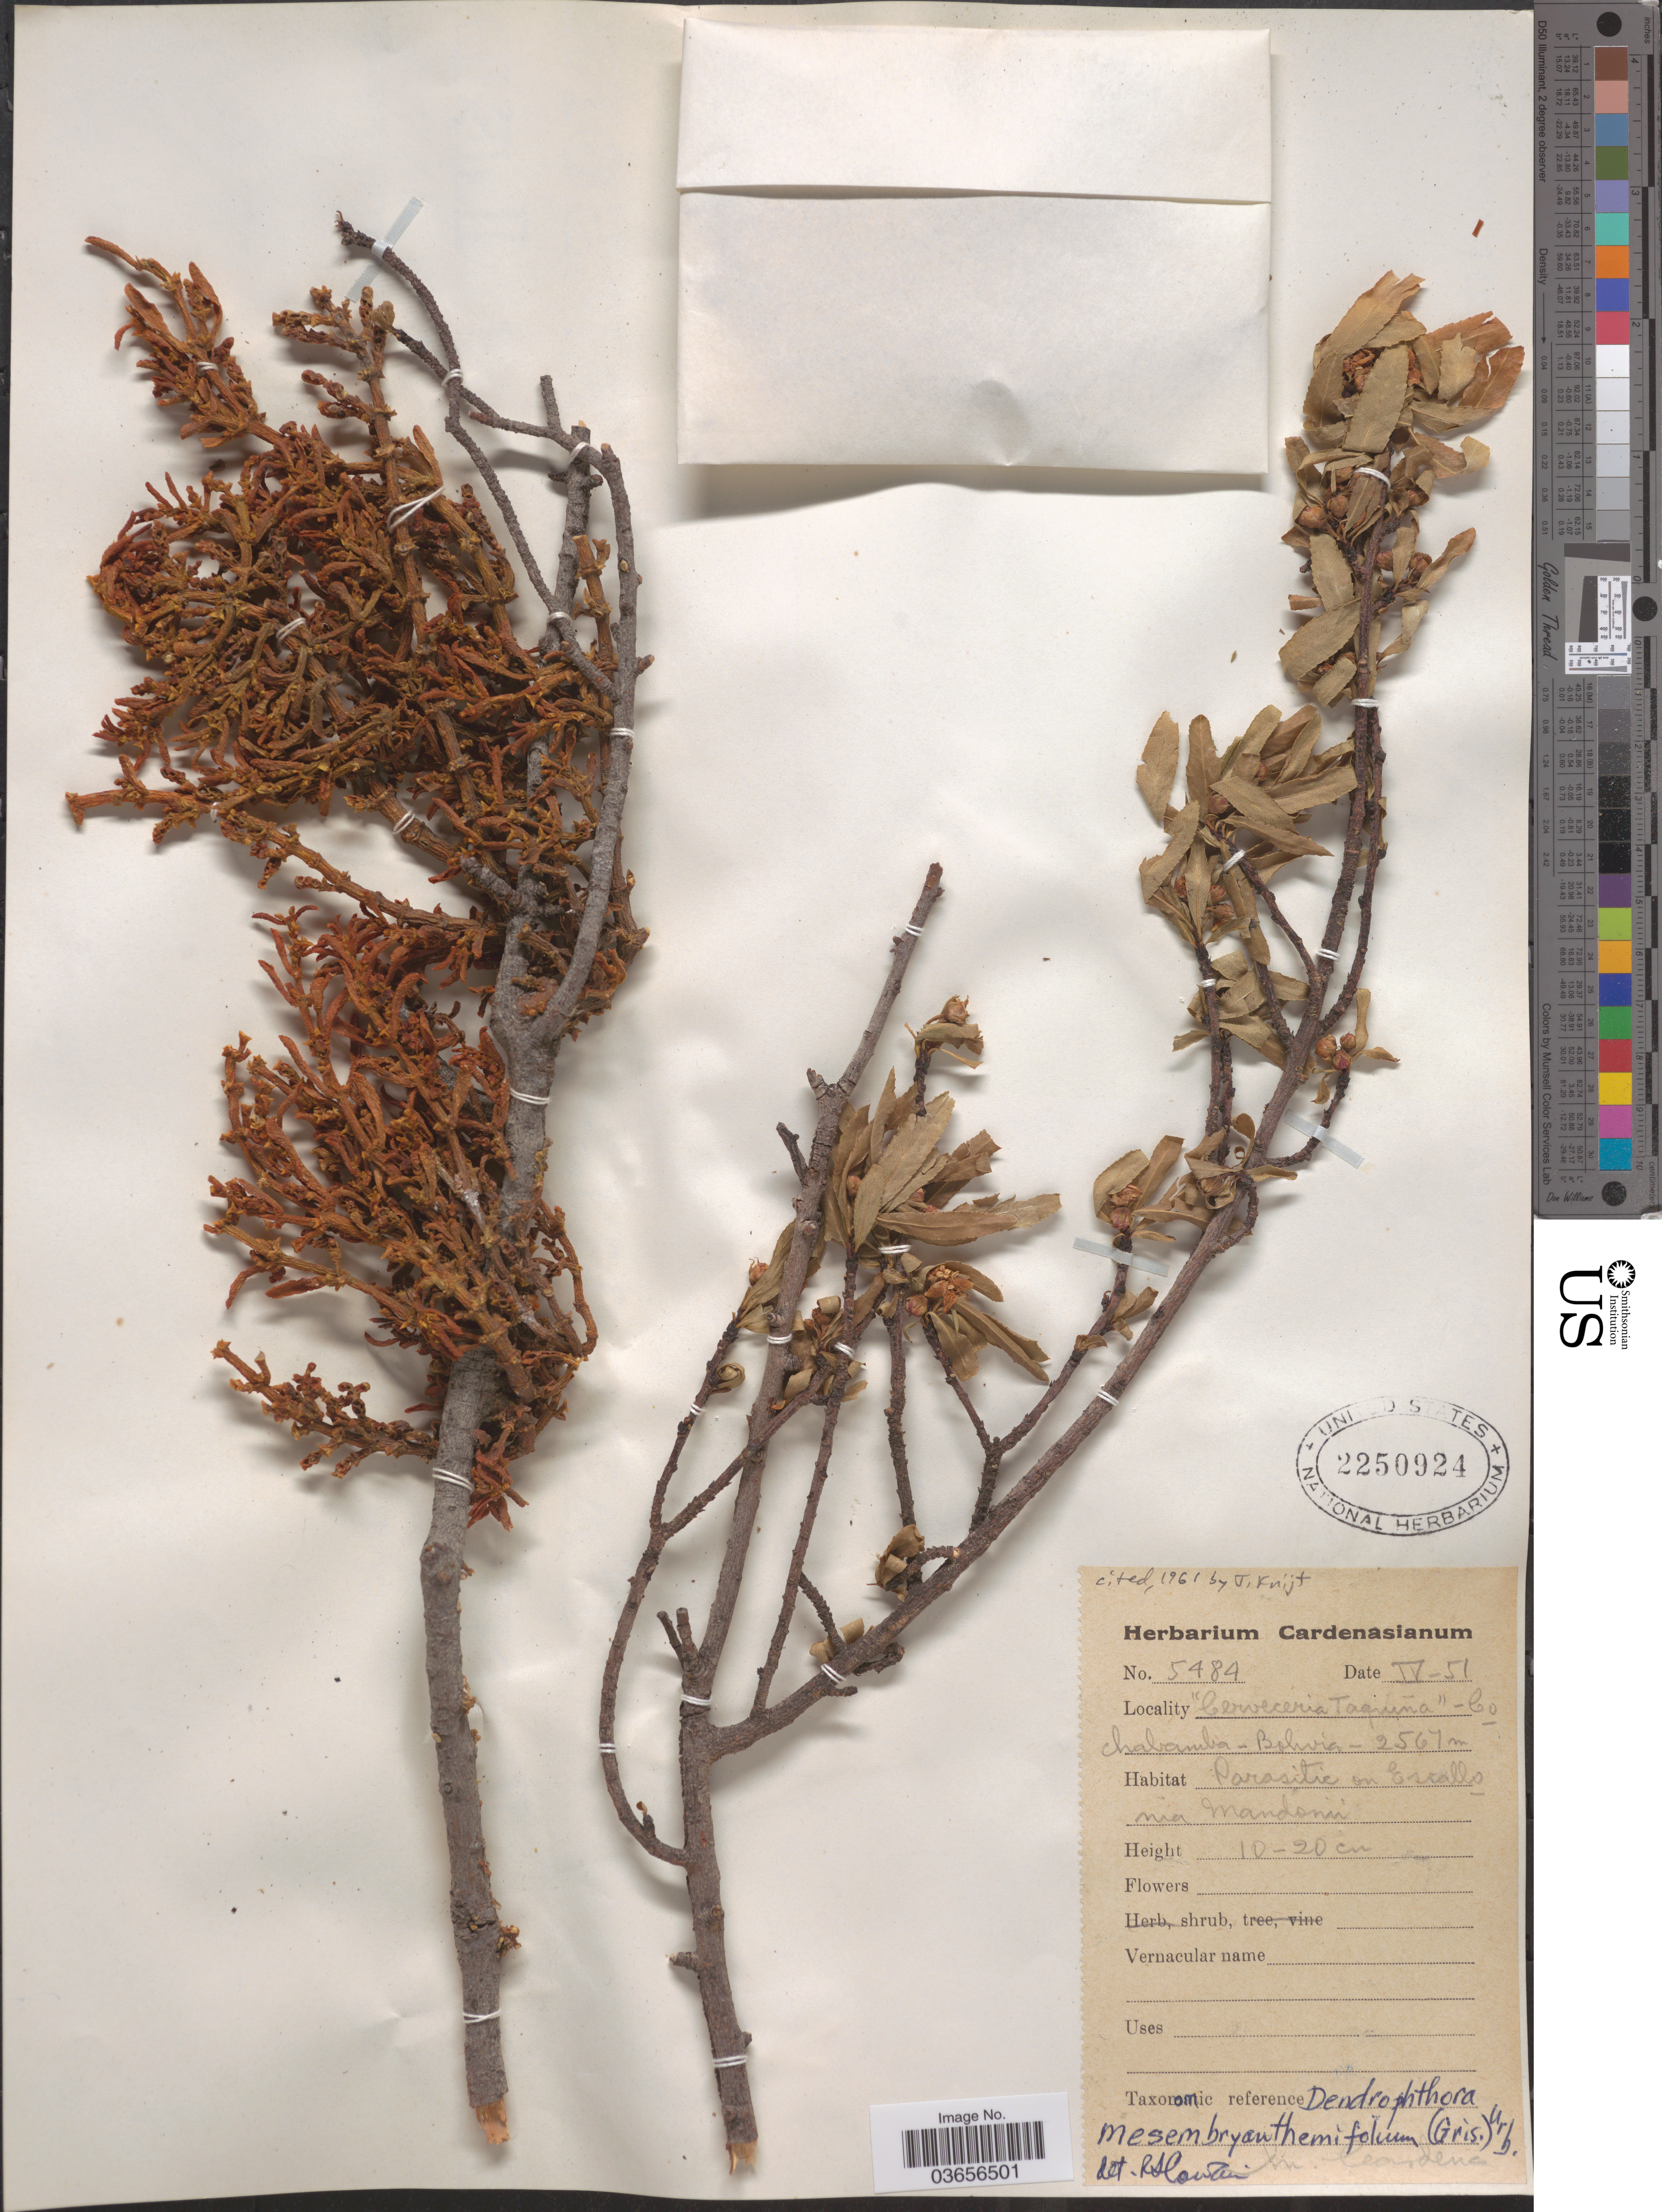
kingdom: Plantae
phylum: Tracheophyta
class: Magnoliopsida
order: Santalales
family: Viscaceae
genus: Dendrophthora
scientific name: Dendrophthora mesembryanthemifolia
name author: Griseb. ex Urb.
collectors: M. Cárdenas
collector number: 5484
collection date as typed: Transcribed d/m/y: /4/51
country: Bolivia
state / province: Cochabamba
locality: Cerveceria Taquiña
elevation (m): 2567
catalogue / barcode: US 2250924